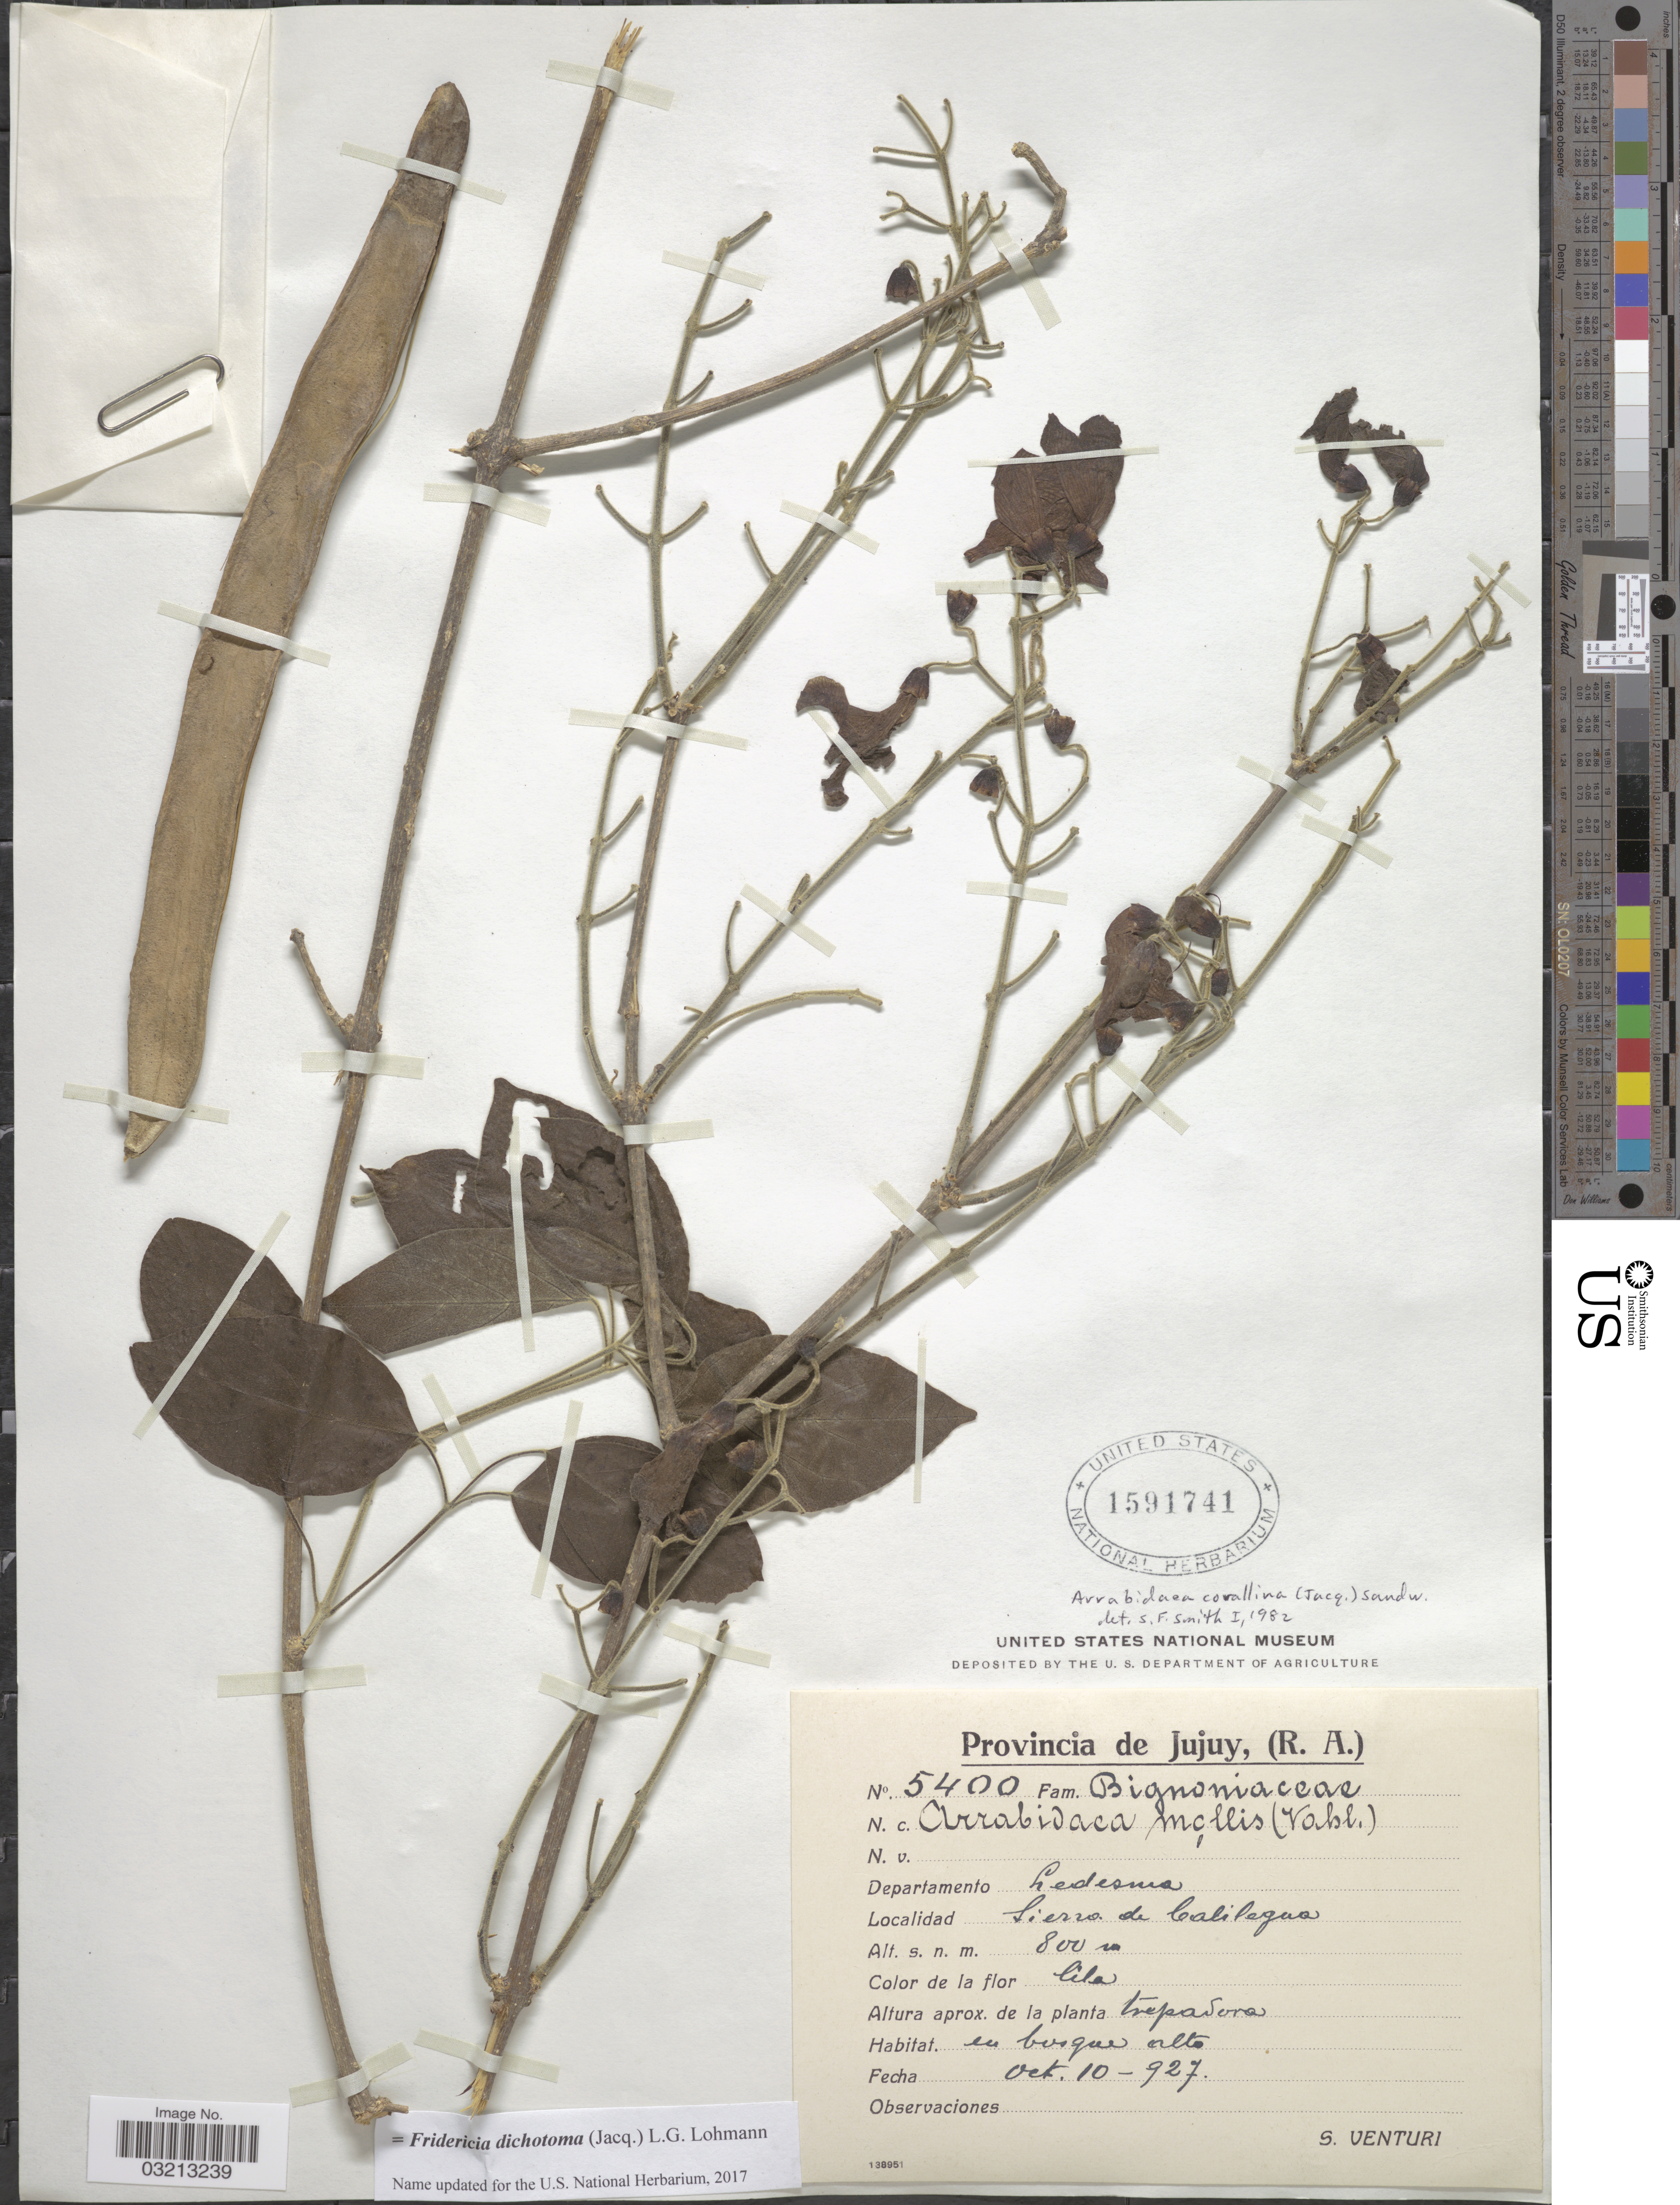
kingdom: Plantae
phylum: Tracheophyta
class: Magnoliopsida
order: Lamiales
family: Bignoniaceae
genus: Fridericia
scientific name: Fridericia dichotoma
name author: (Jacq.) L.G. Lohmann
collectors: S. Venturi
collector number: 5400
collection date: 1927-10-10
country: Argentina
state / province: Jujuy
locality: Departamento Ledesma. Sierra de Calilegua.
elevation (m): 800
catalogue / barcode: US 1591741